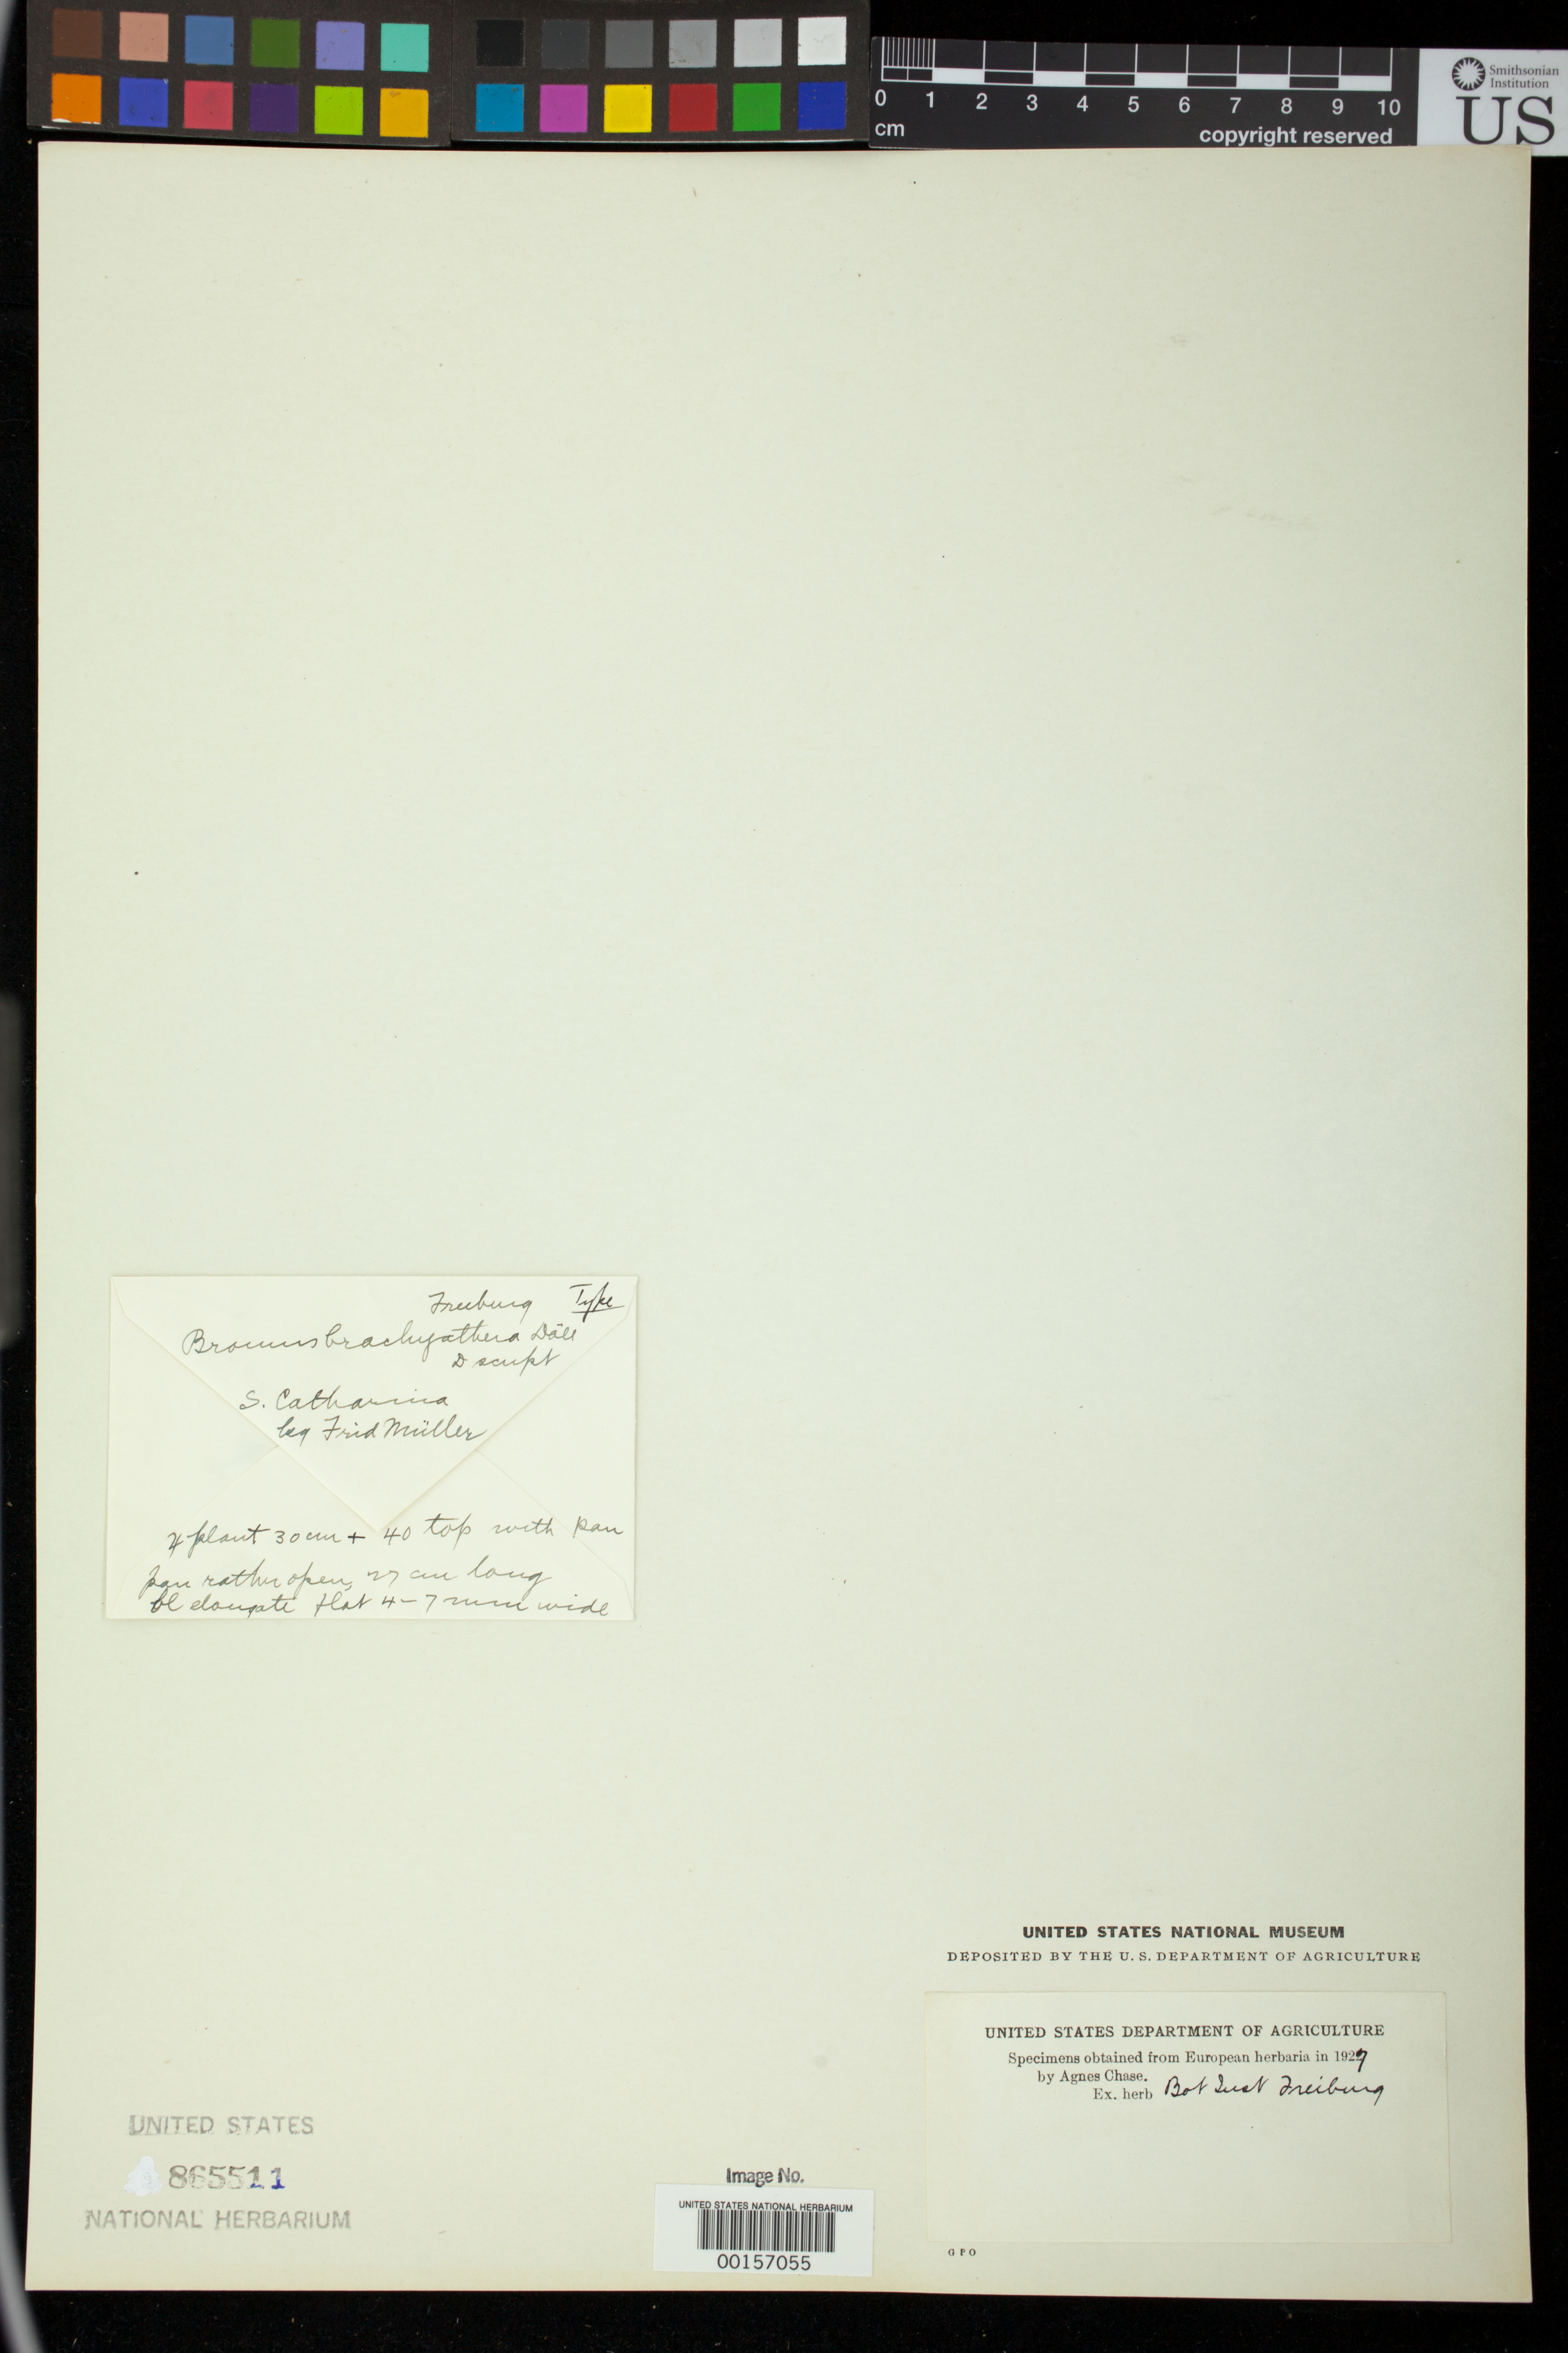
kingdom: Plantae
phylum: Tracheophyta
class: Liliopsida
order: Poales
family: Poaceae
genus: Bromus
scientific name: Bromus brachyanthera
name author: Döll in Mart.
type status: Type Fragment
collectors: F. Mueller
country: Brazil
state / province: Santa Catarina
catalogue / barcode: US 865511